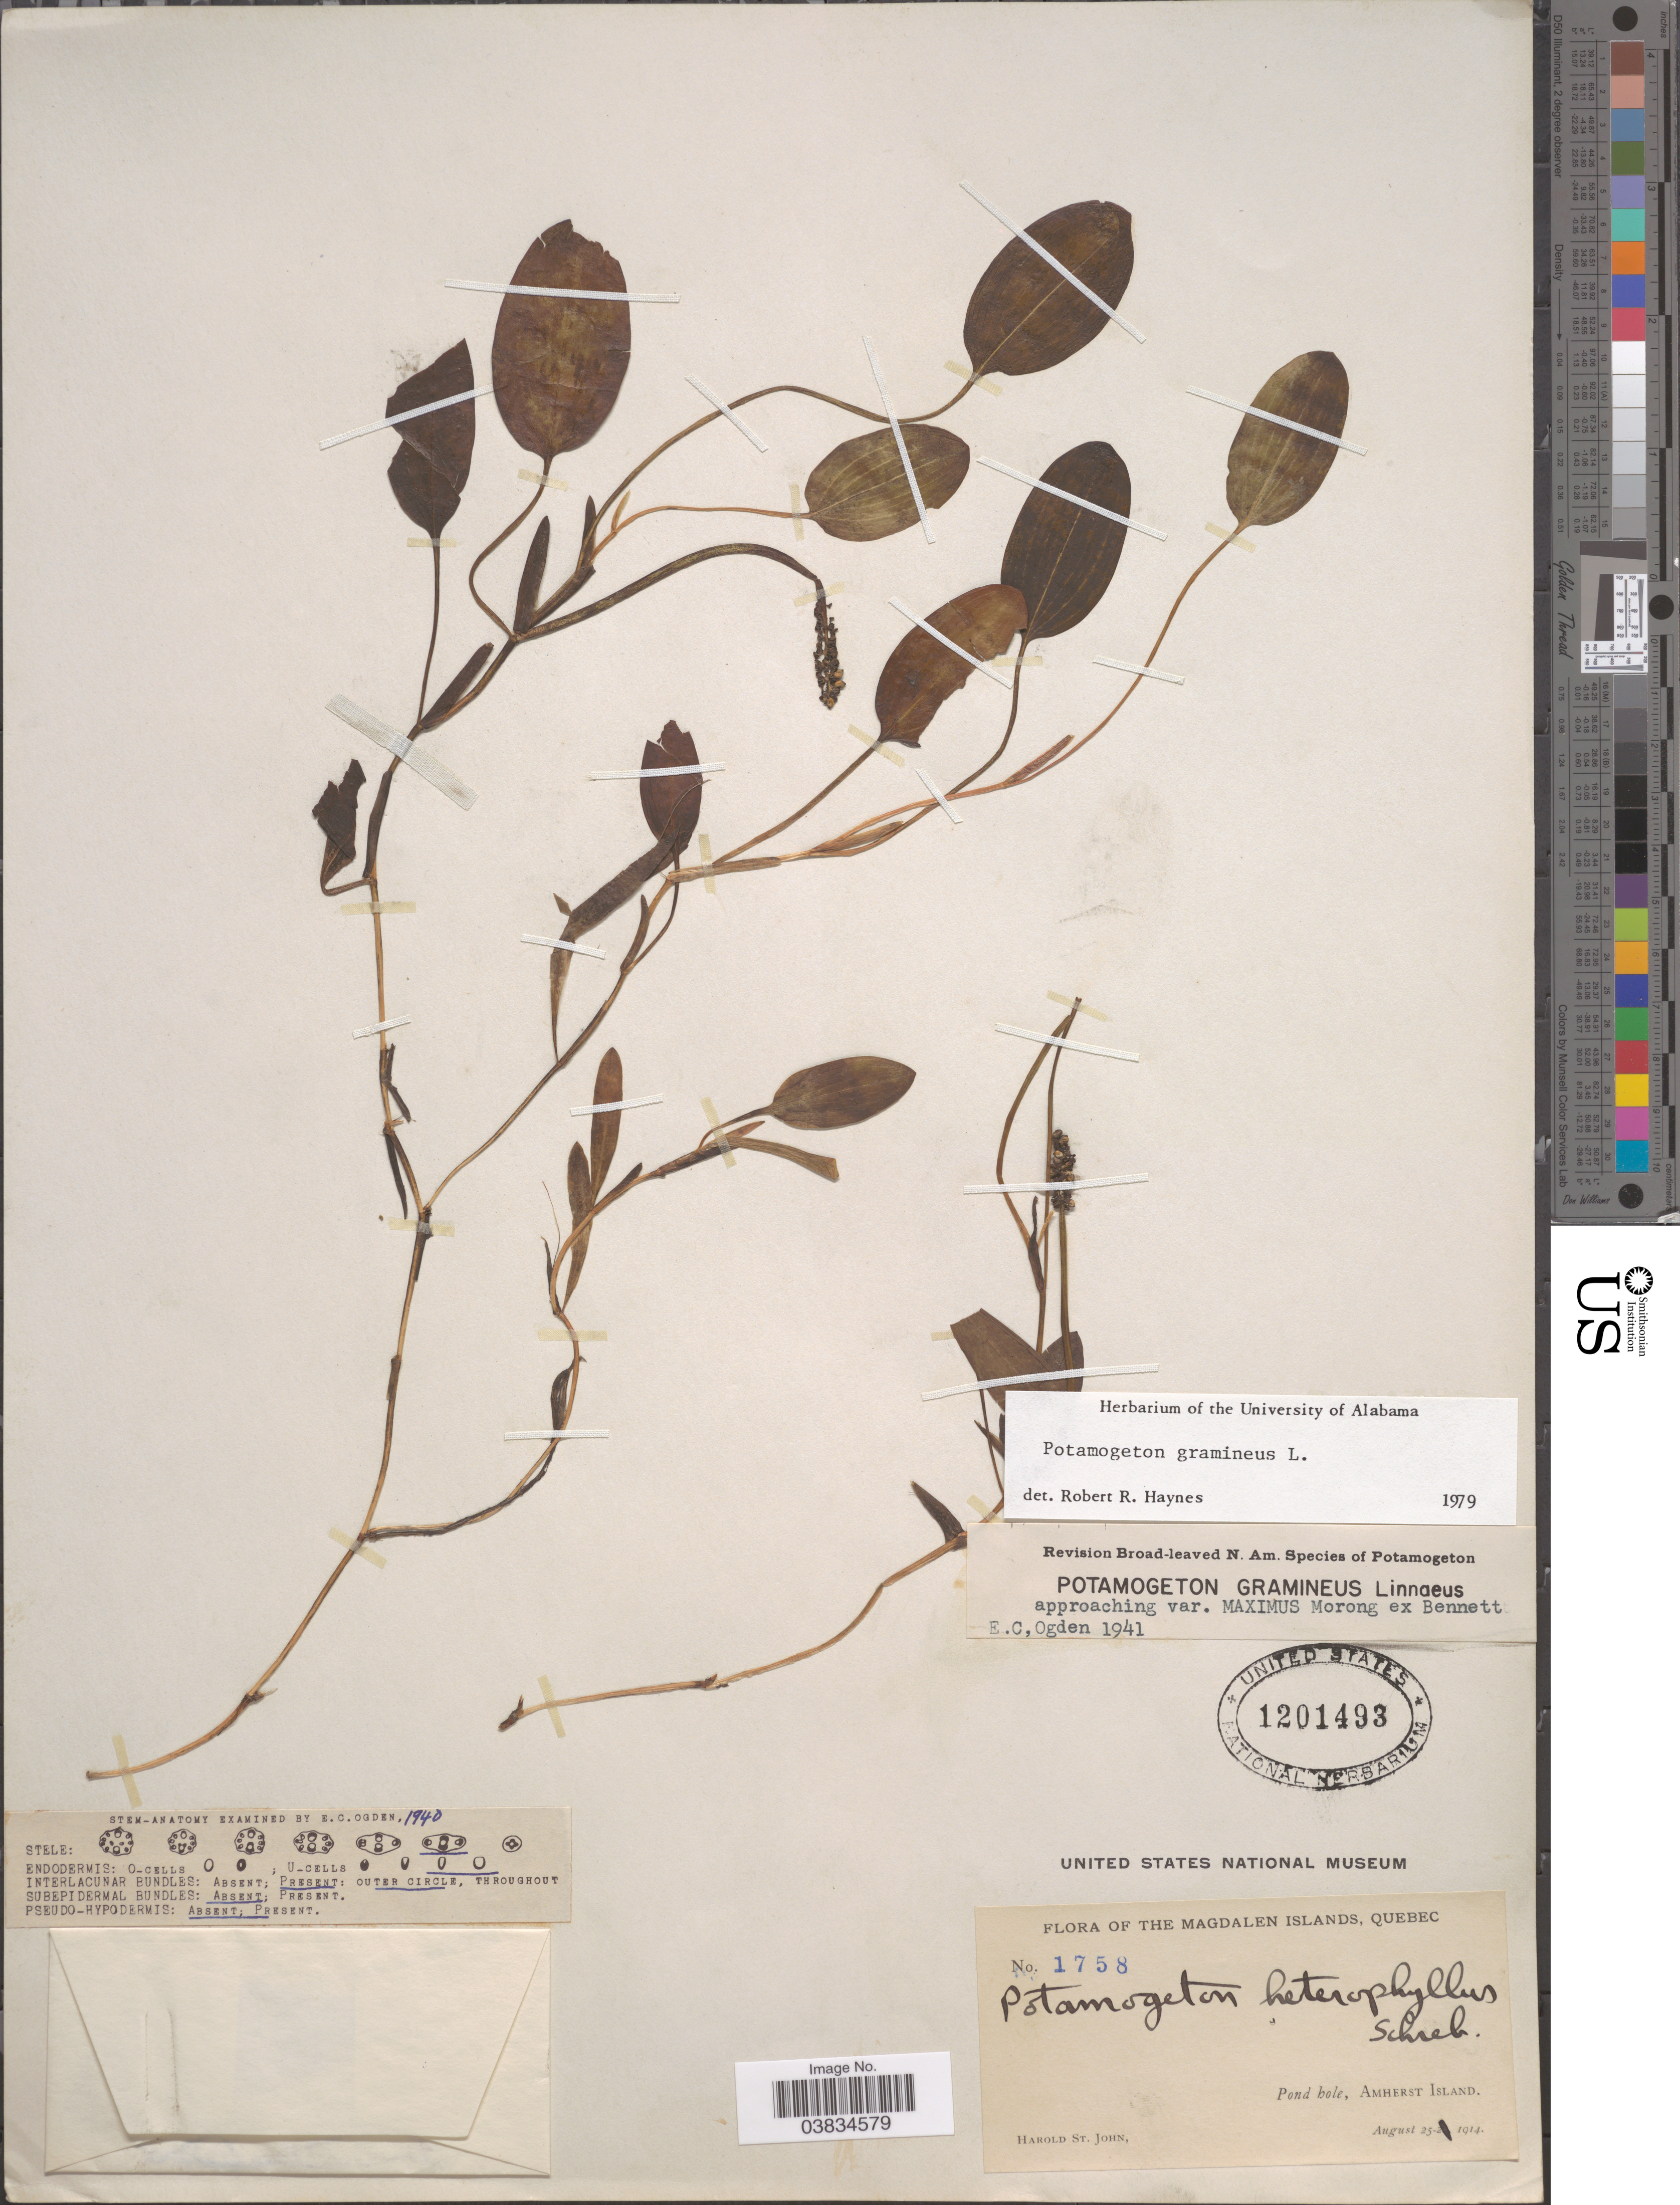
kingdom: Plantae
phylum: Tracheophyta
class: Liliopsida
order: Alismatales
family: Potamogetonaceae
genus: Potamogeton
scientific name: Potamogeton gramineus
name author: L.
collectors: H. St. John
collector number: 1758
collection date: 1914-08-25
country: Canada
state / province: Quebec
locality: The Magdalen Islands. Pond bole, Amherst Island.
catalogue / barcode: US 1201493